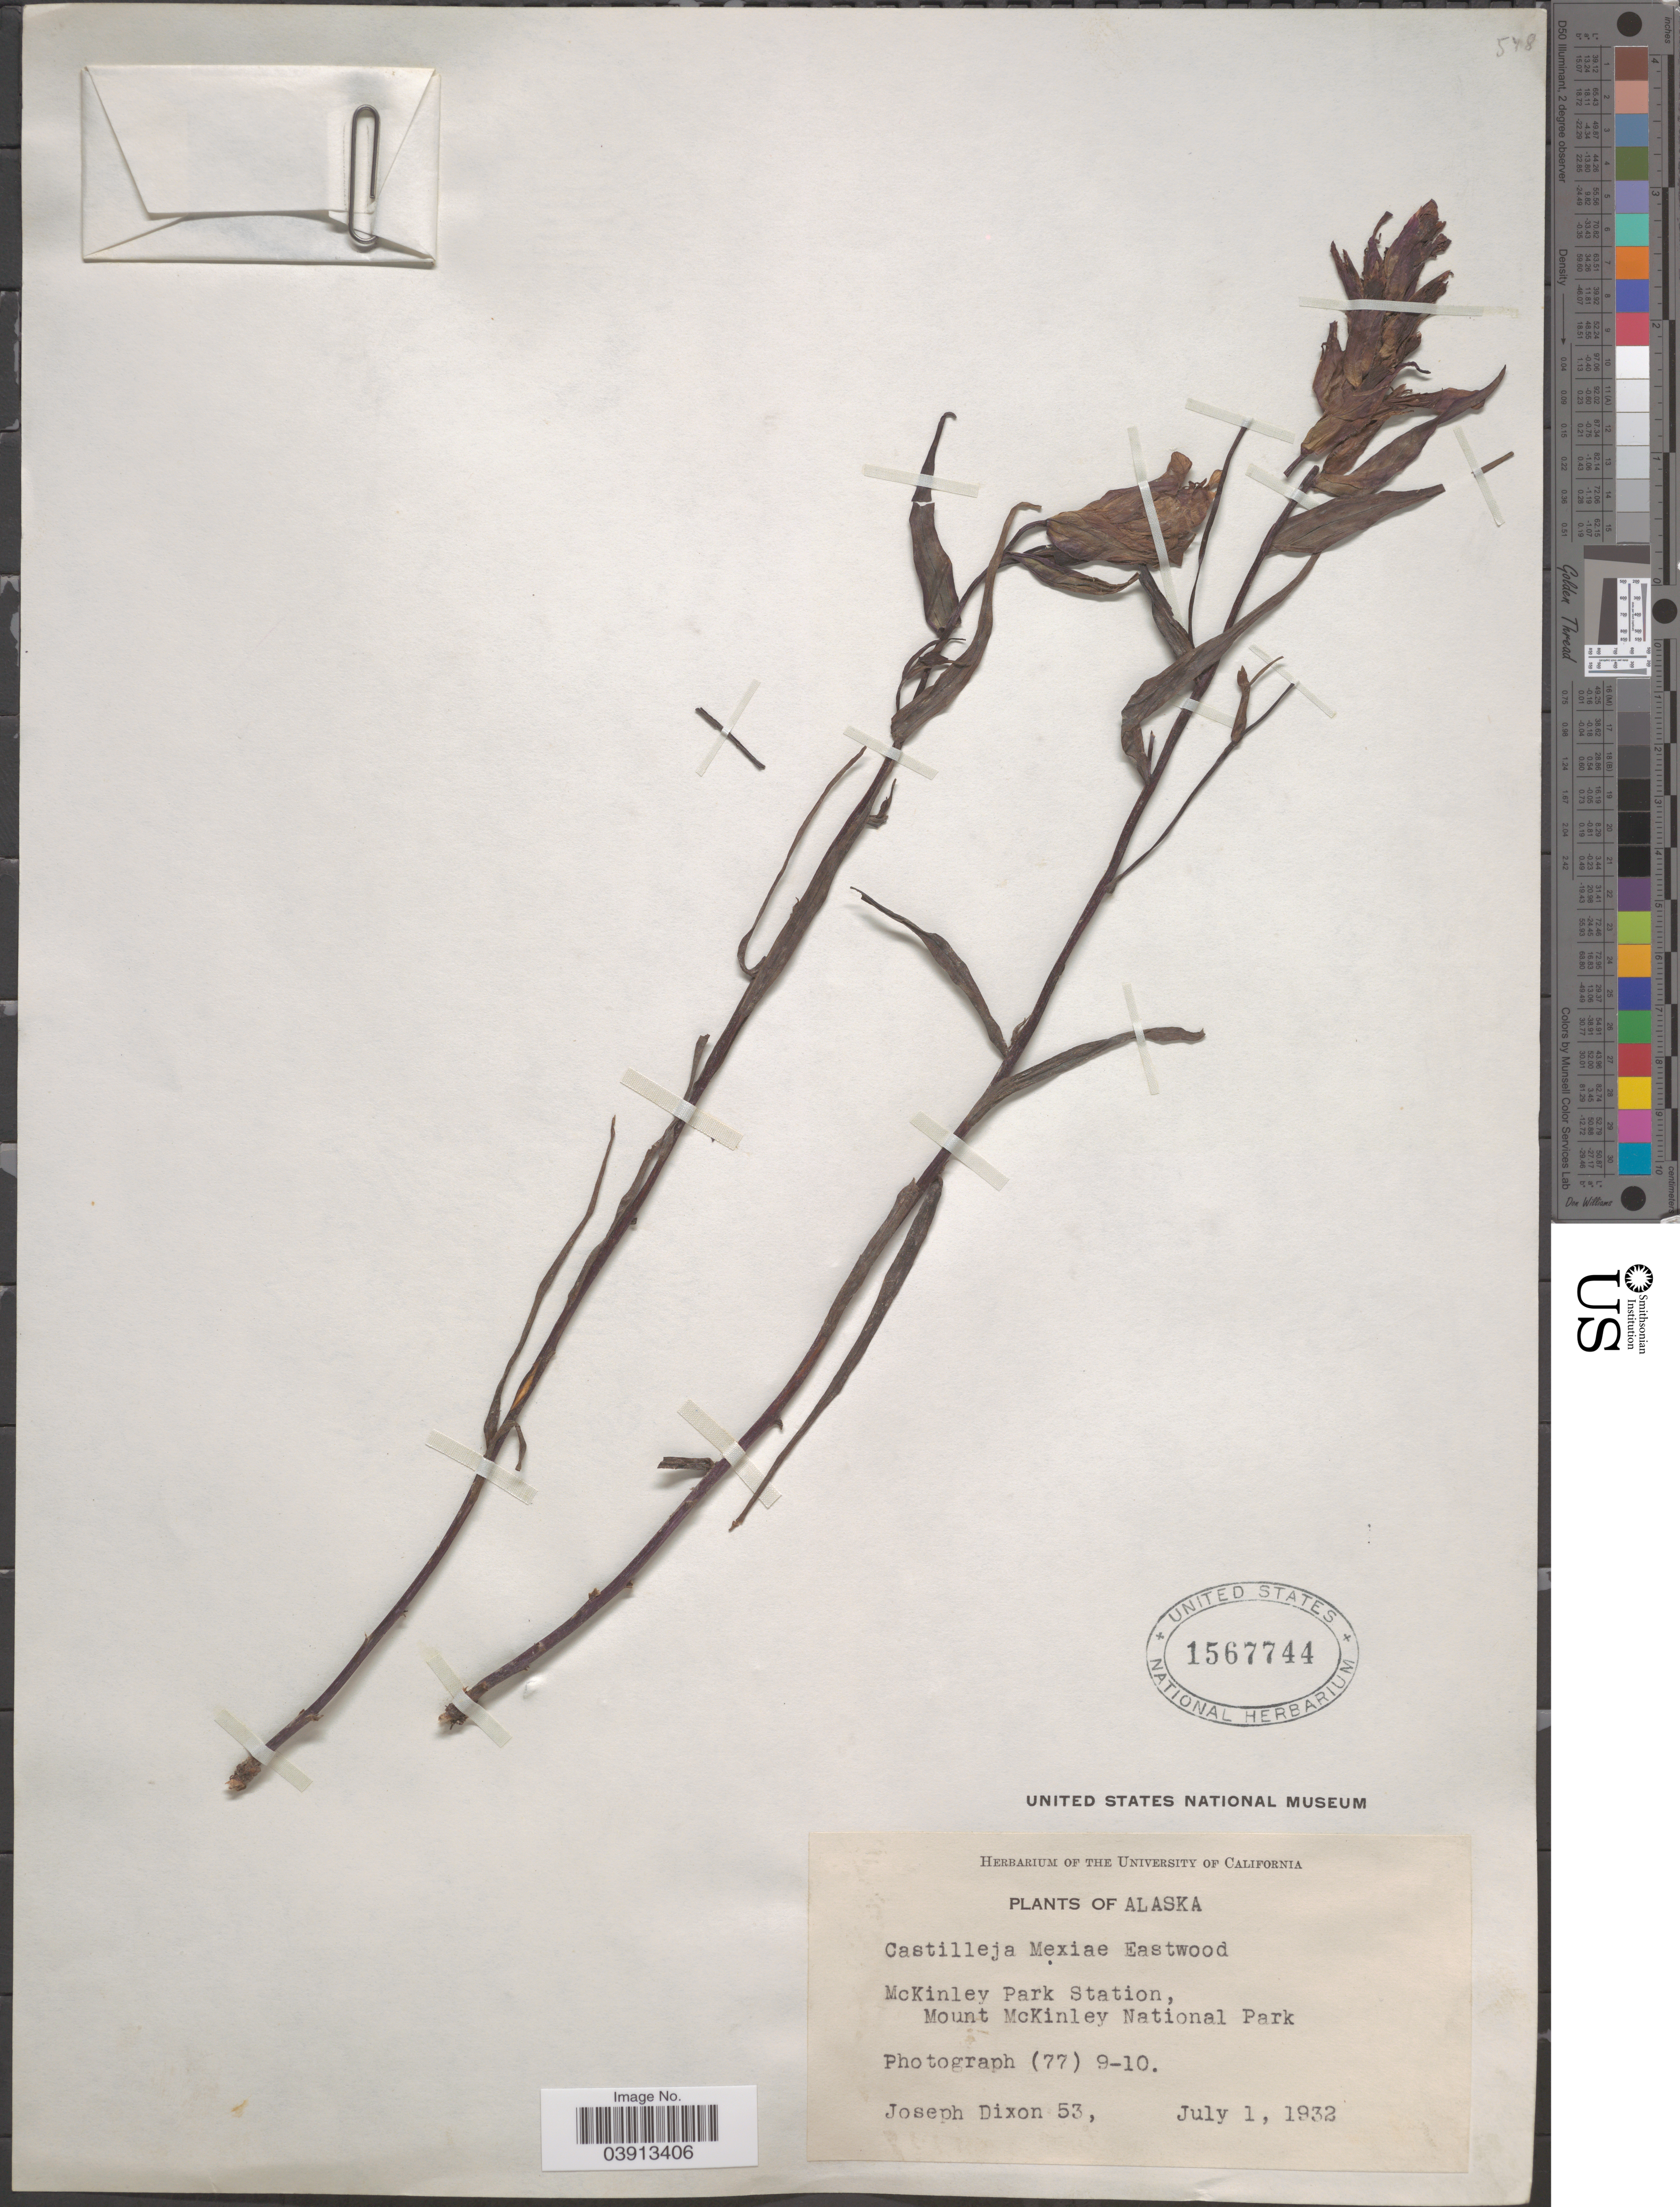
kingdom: Plantae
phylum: Tracheophyta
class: Magnoliopsida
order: Lamiales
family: Orobanchaceae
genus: Castilleja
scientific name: Castilleja pallida subsp. mexiae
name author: Pennell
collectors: J. Dixon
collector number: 53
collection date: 1932-07-01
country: United States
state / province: Alaska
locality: McKinley Park Station, Mount McKinley National Park.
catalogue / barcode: US 1567744